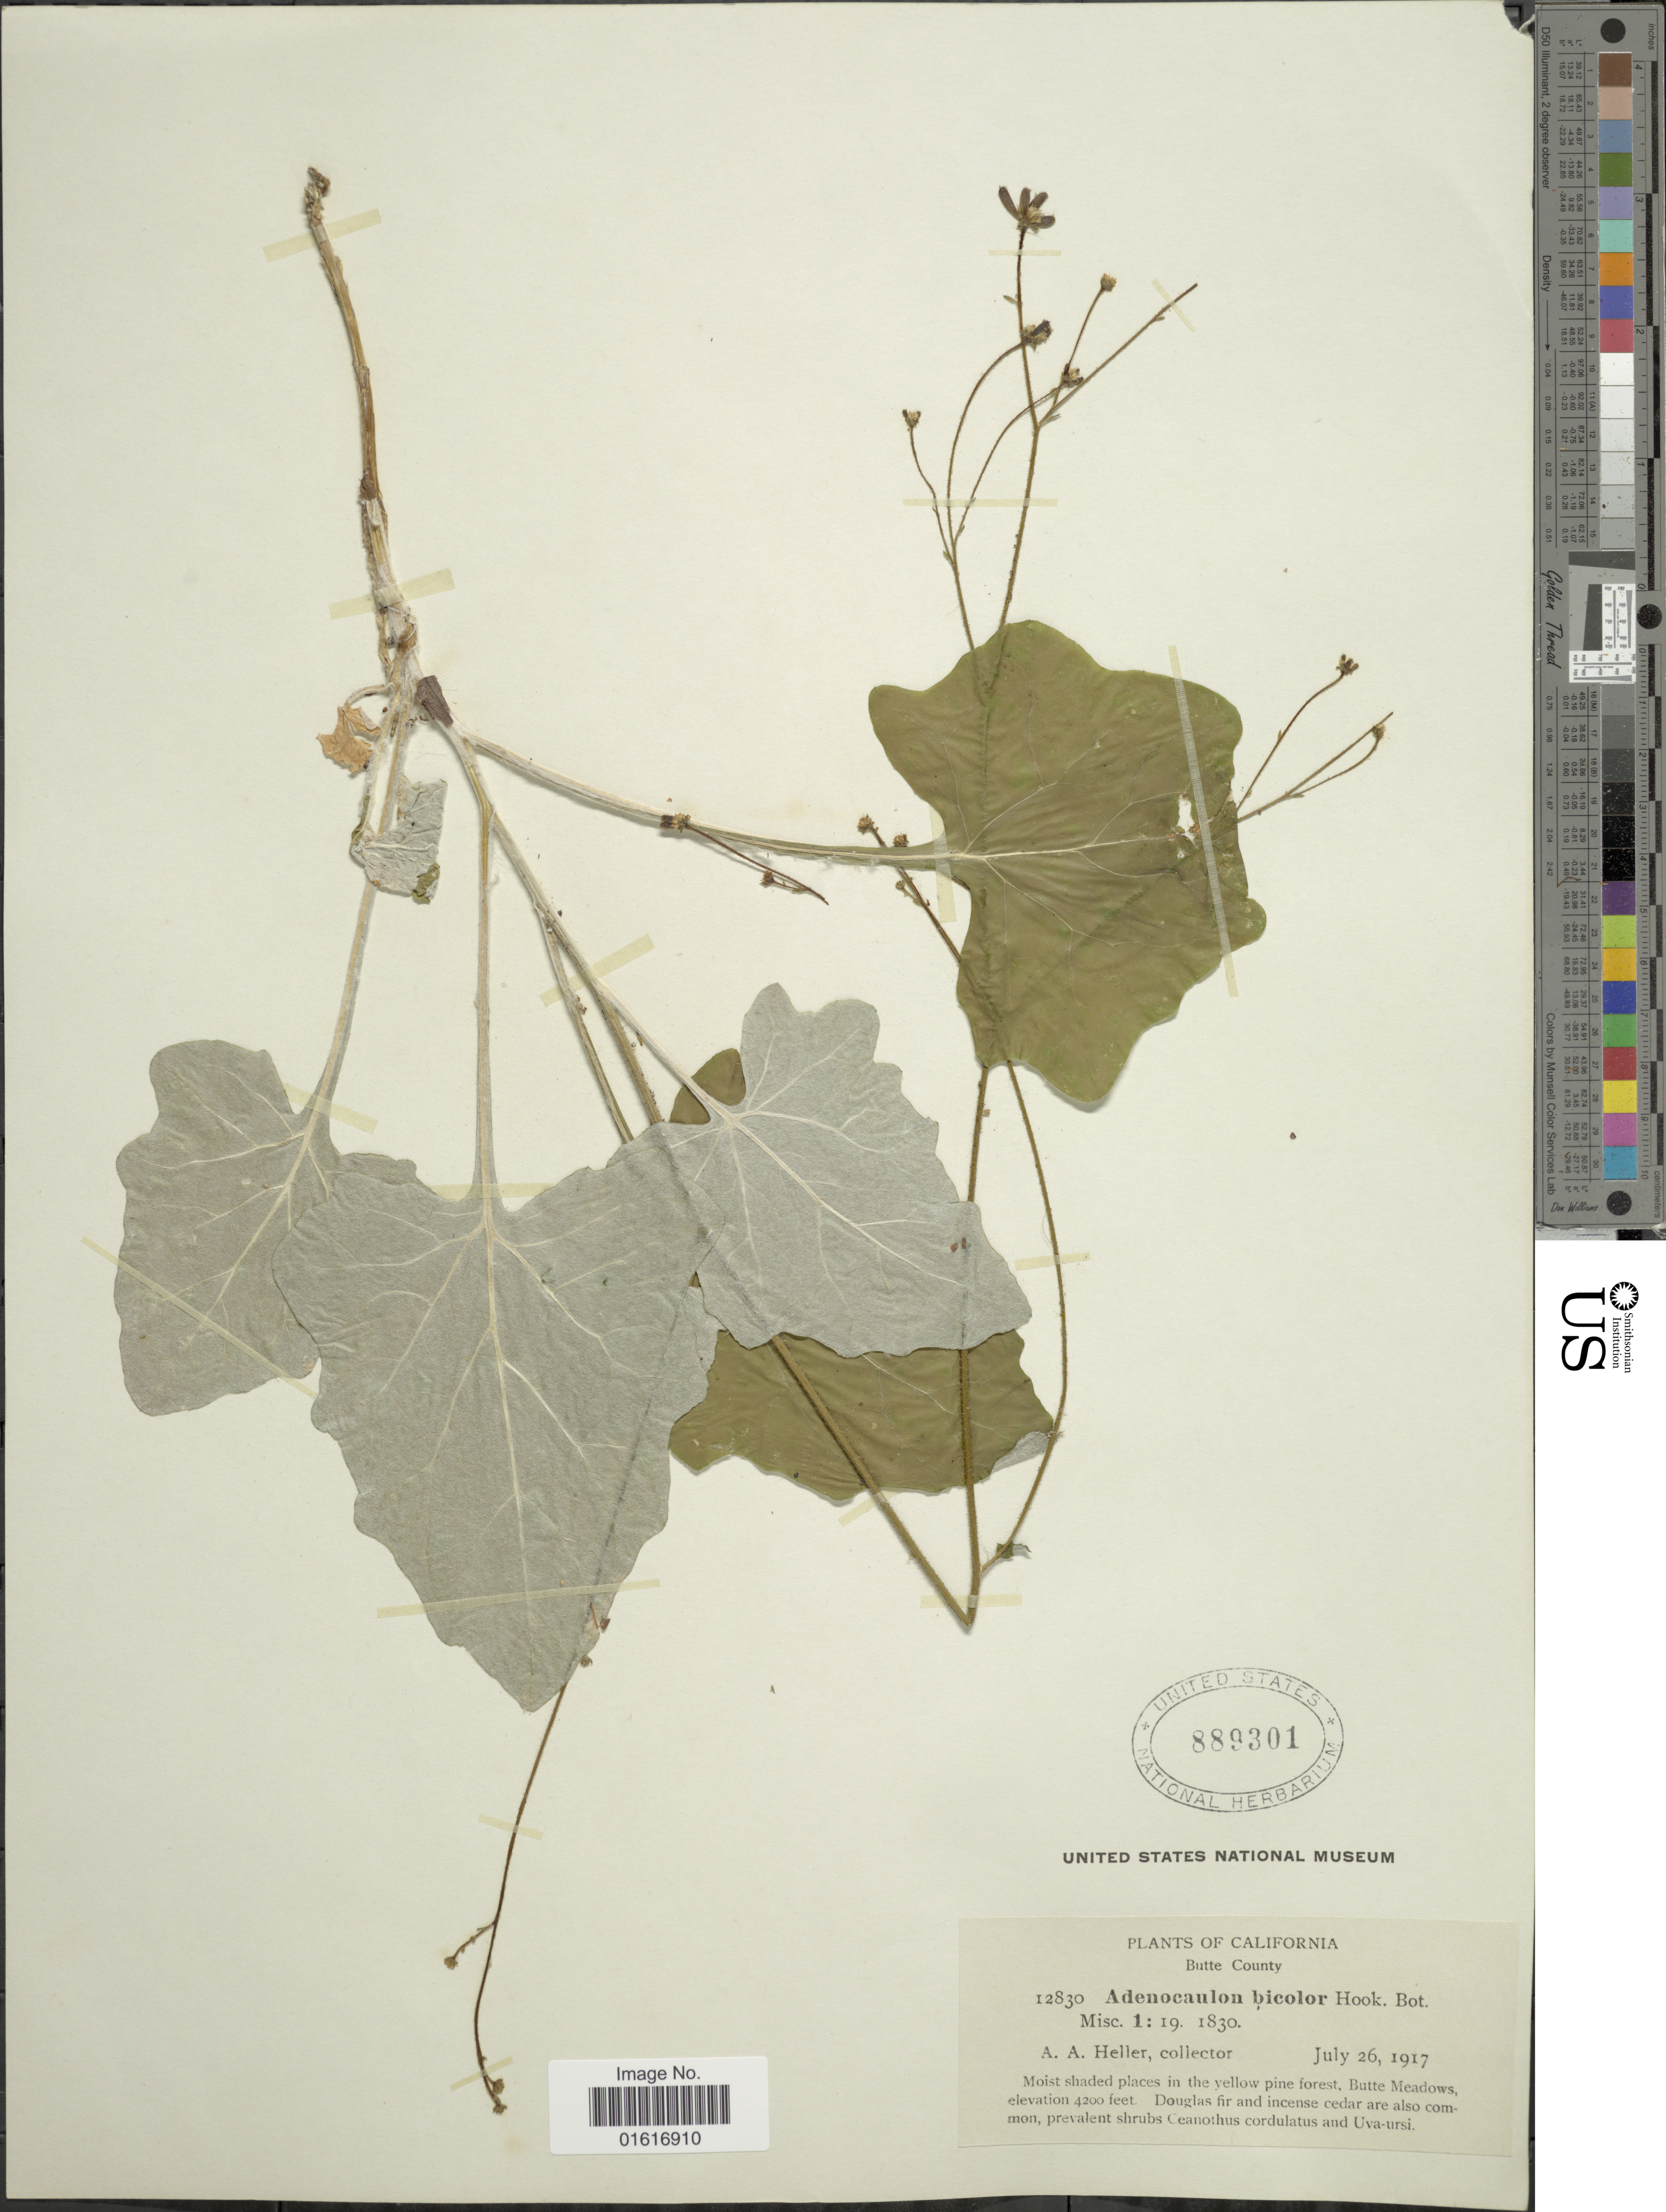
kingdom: Plantae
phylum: Tracheophyta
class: Magnoliopsida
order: Asterales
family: Asteraceae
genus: Adenocaulon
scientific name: Adenocaulon bicolor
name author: Hook.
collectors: A. A. Heller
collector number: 12830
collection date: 1917-07-26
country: United States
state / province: California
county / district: Butte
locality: Butte County, Moist shaded places in the yellow pine forest, Butte Meadows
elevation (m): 1280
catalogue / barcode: US 889301